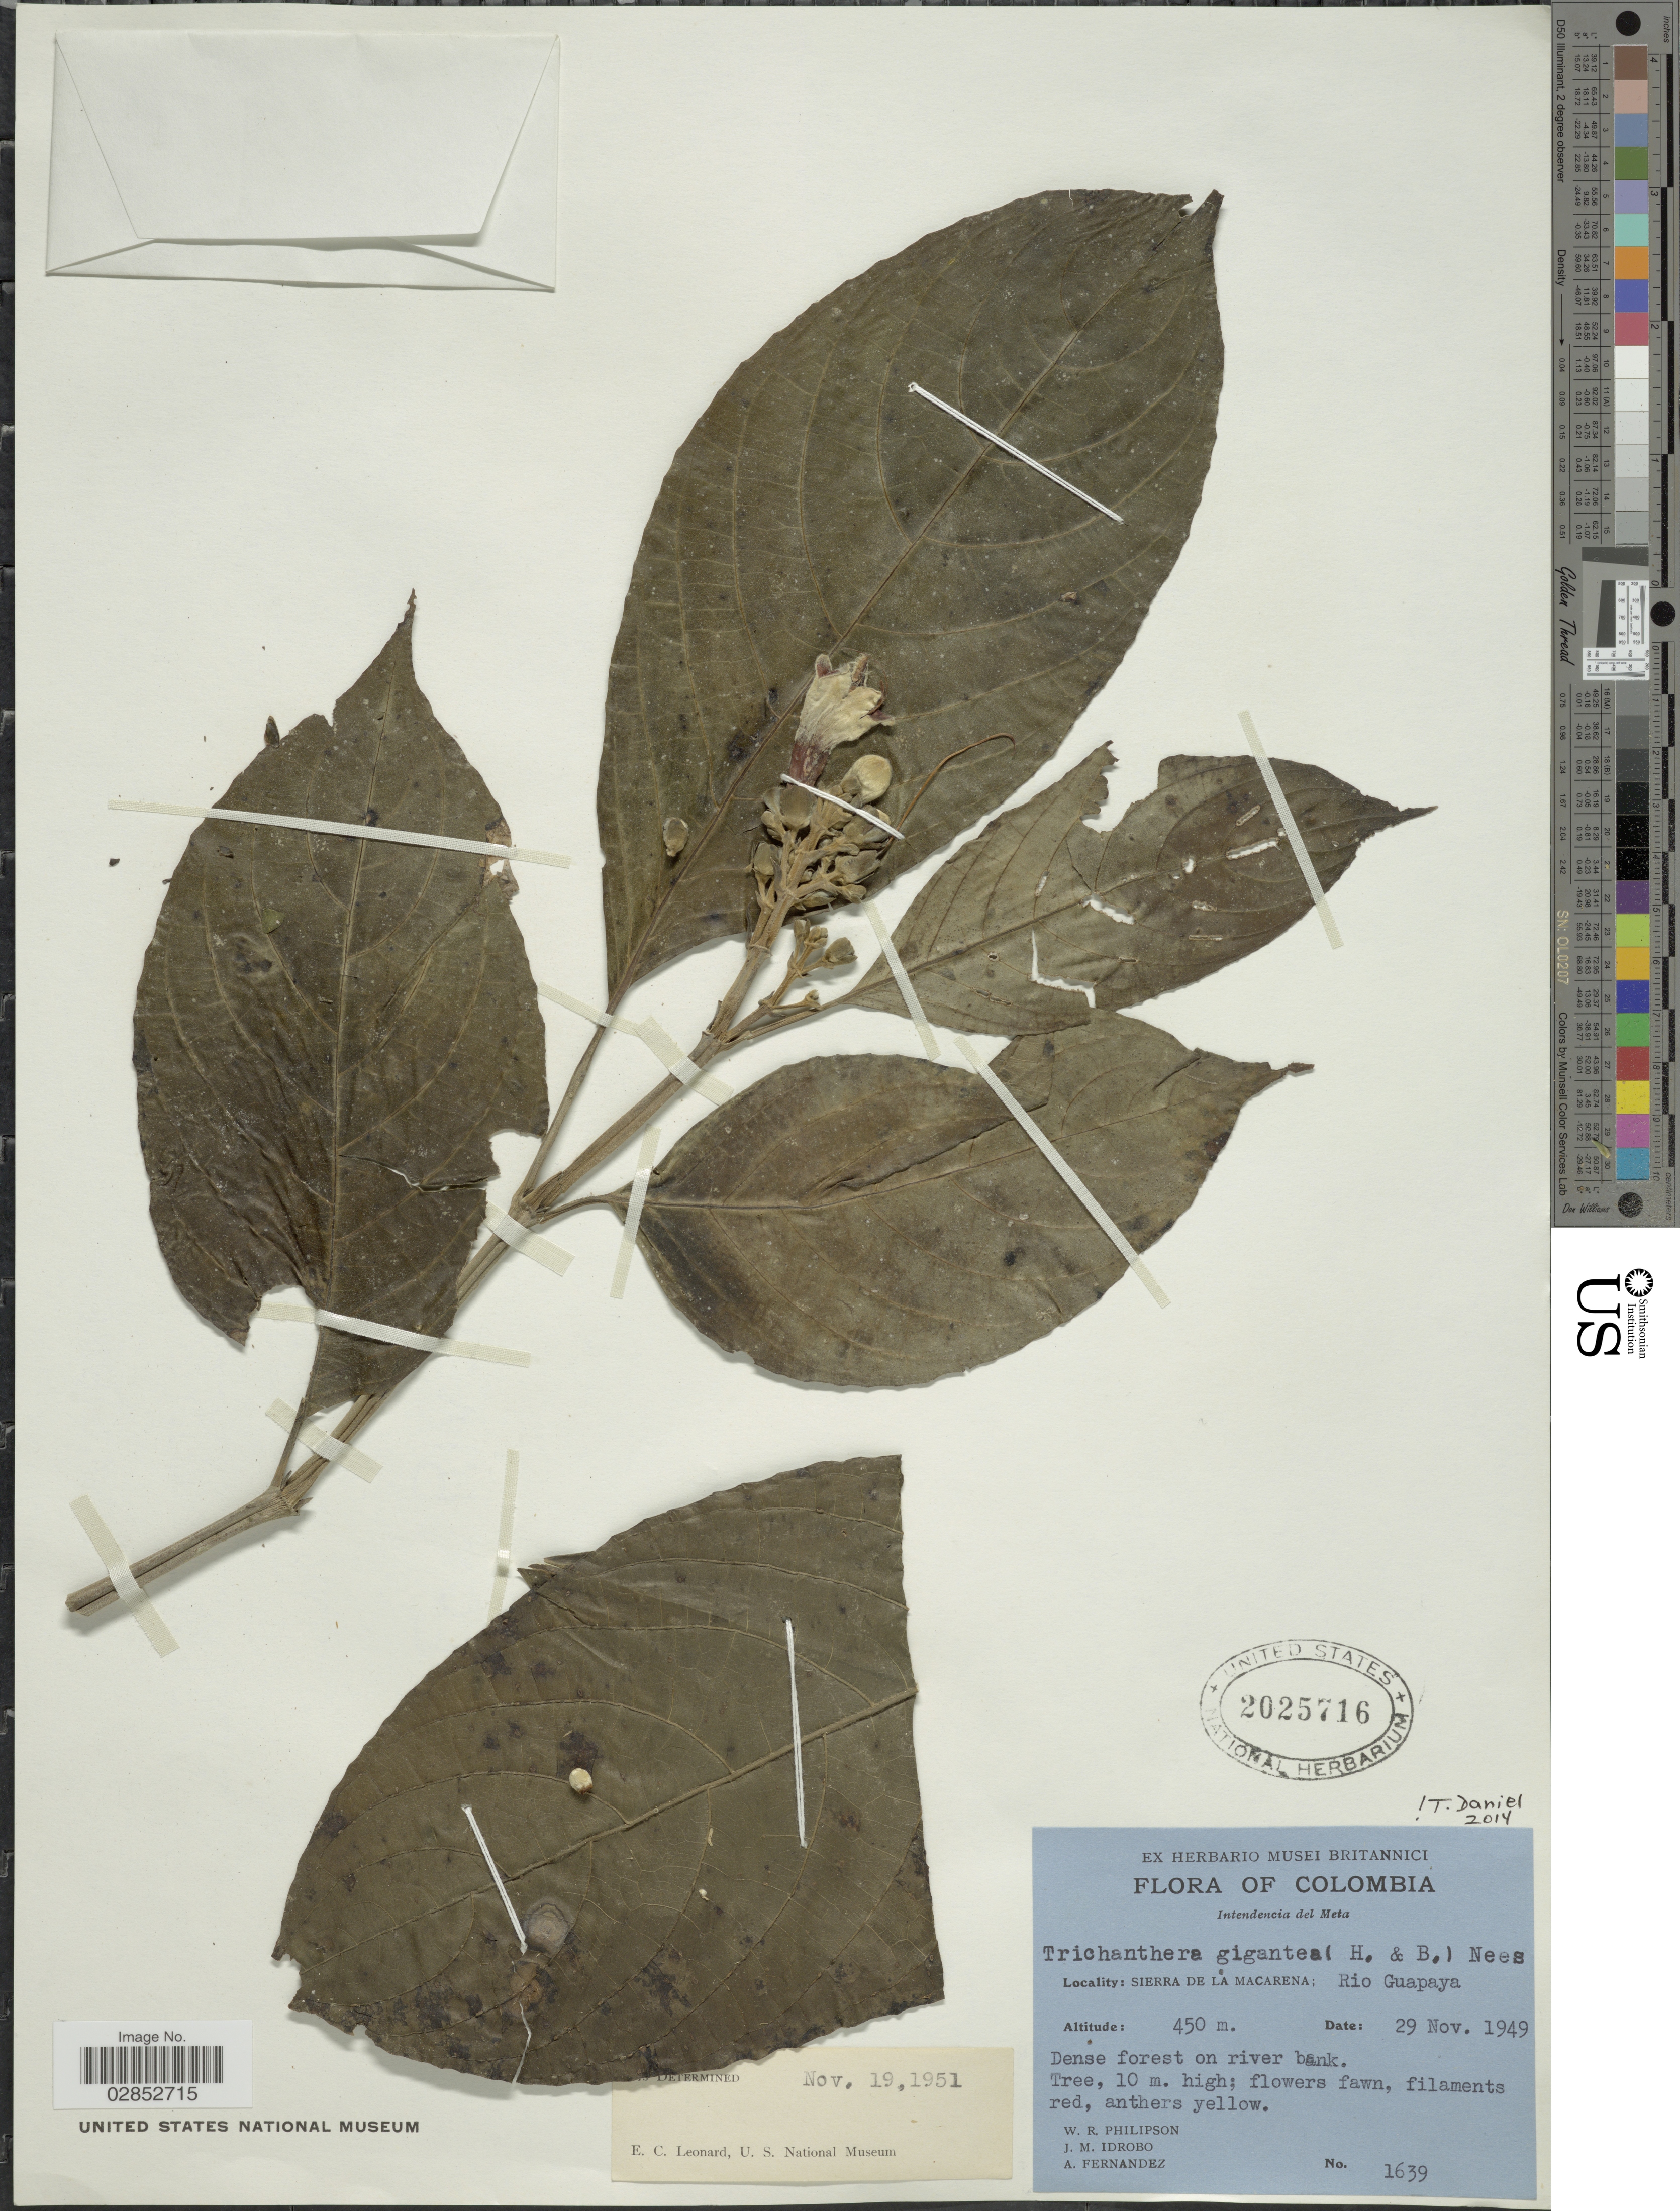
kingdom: Plantae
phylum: Tracheophyta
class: Magnoliopsida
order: Lamiales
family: Acanthaceae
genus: Trichanthera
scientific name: Trichanthera gigantea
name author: (Bonpl.) Nees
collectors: W. R. Philipson, J. M. Idrobo & A. Fernandez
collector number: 1639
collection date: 1949-11-29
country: Colombia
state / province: Meta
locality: Intendencia El Meta, Sierra de la Macarena; Rio Guapaya.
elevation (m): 450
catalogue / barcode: US 2025716